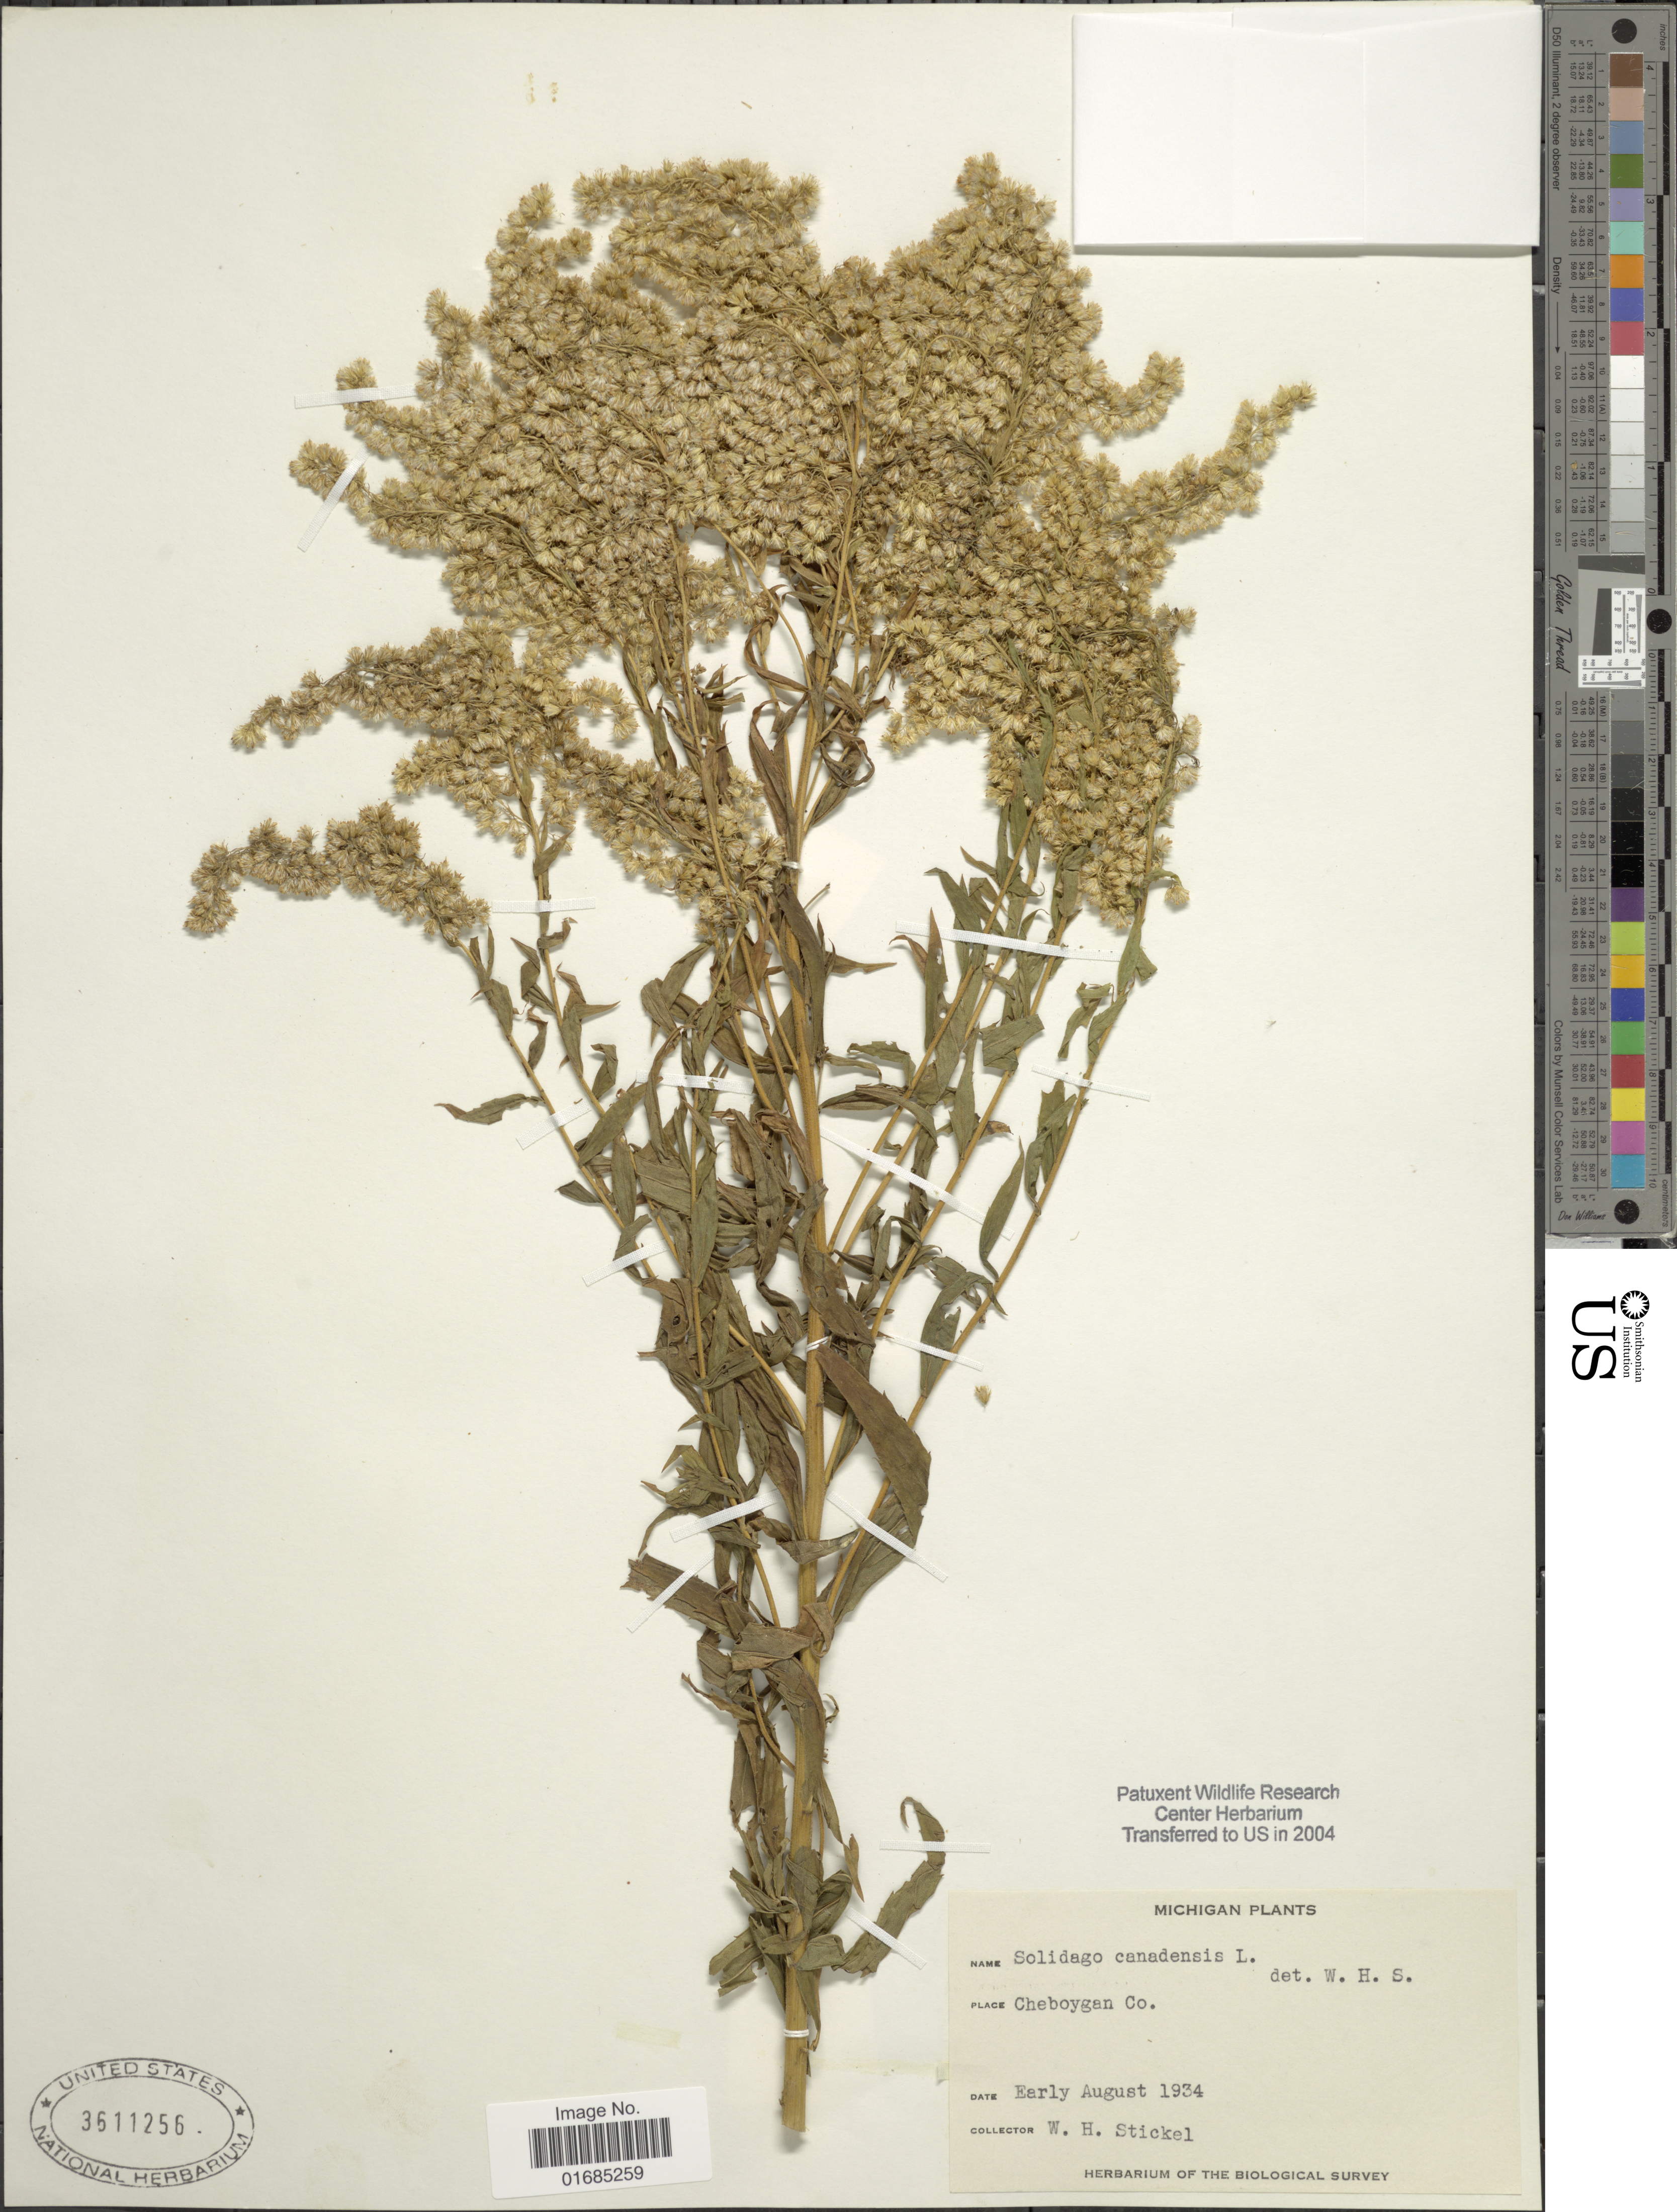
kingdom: Plantae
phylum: Tracheophyta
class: Magnoliopsida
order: Asterales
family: Asteraceae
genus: Solidago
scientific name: Solidago canadensis var. canadensis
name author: L.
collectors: W. Stickel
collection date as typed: Early August 1934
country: United States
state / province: Michigan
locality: Cheboygan Co.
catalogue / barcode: US 3611256